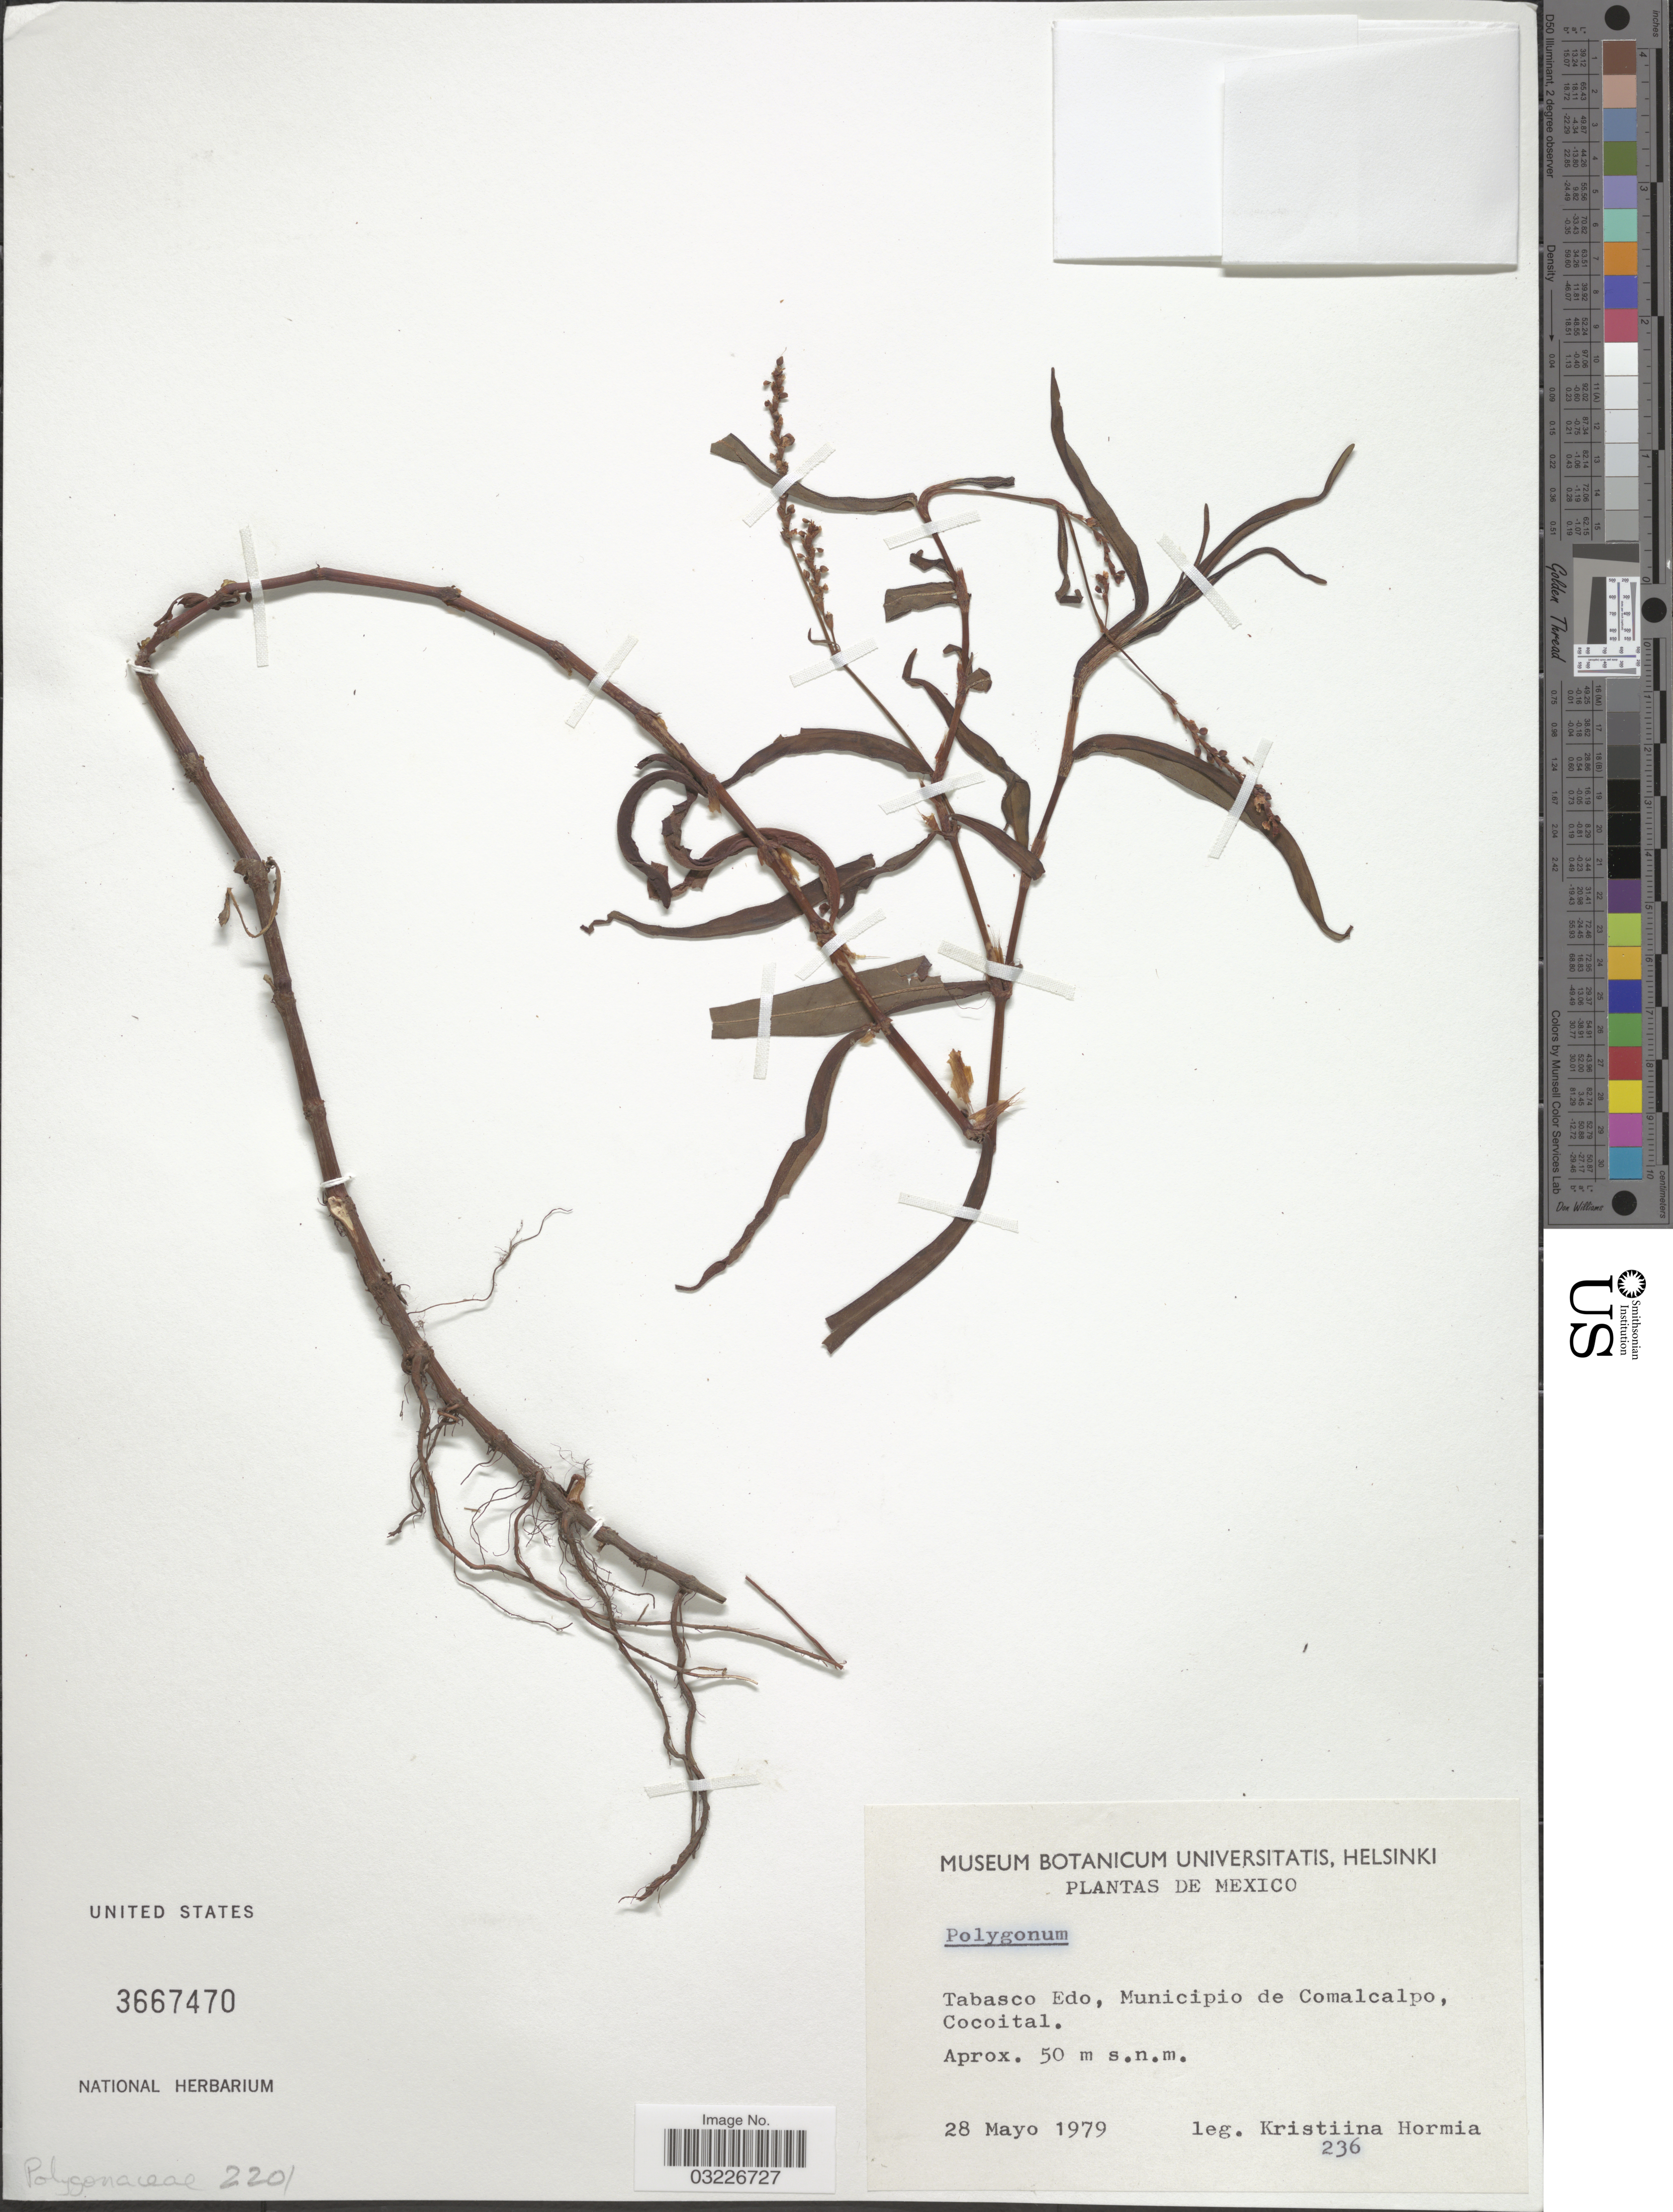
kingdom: Plantae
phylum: Tracheophyta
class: Magnoliopsida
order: Caryophyllales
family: Polygonaceae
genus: Polygonum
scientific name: Polygonum sp.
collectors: K. Hormia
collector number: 236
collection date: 1979-05-28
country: Mexico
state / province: Tabasco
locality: Municipio de Comalcalpo, Cocoital.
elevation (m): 50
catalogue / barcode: US 3667470